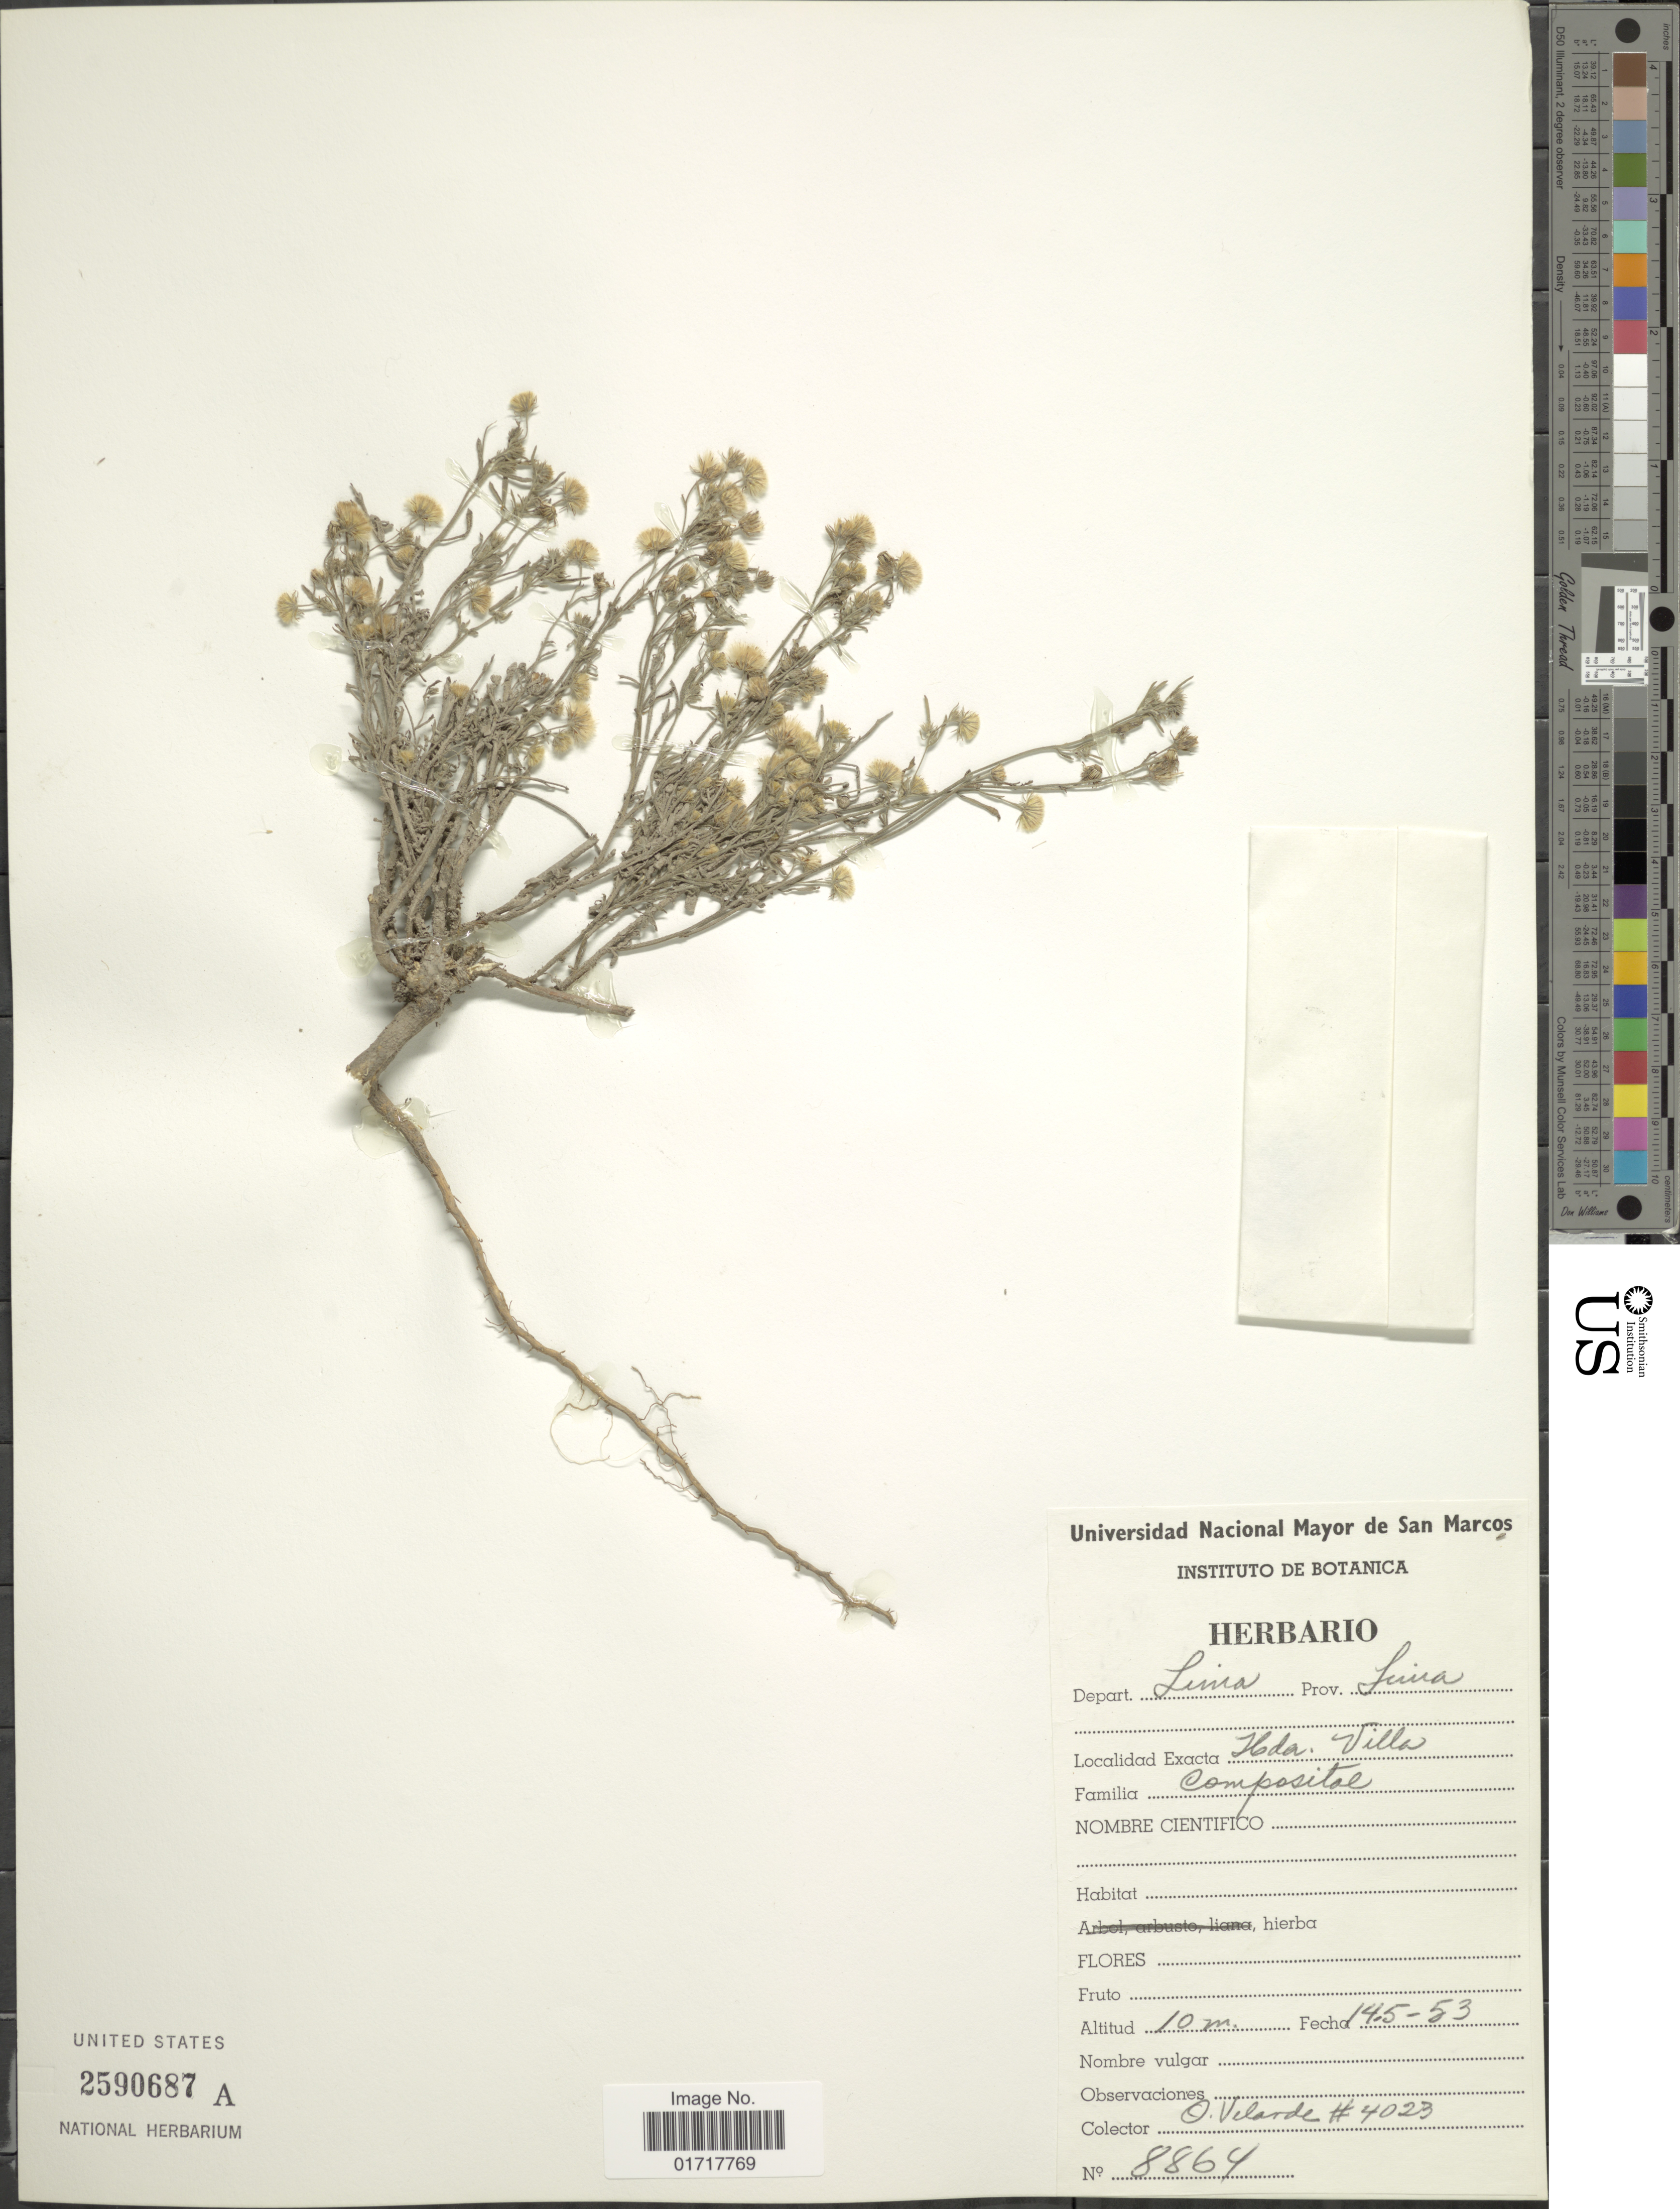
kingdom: Plantae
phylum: Tracheophyta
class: Magnoliopsida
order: Asterales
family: Asteraceae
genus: Conyza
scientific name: Conyza sp.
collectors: O. Velarde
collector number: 4023/8864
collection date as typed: Transcribed d/m/y: 14/5/53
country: Peru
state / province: Lima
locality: Depart. Lima. Prov. Lima. Bda. Villa.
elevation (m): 10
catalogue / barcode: US 2590687A